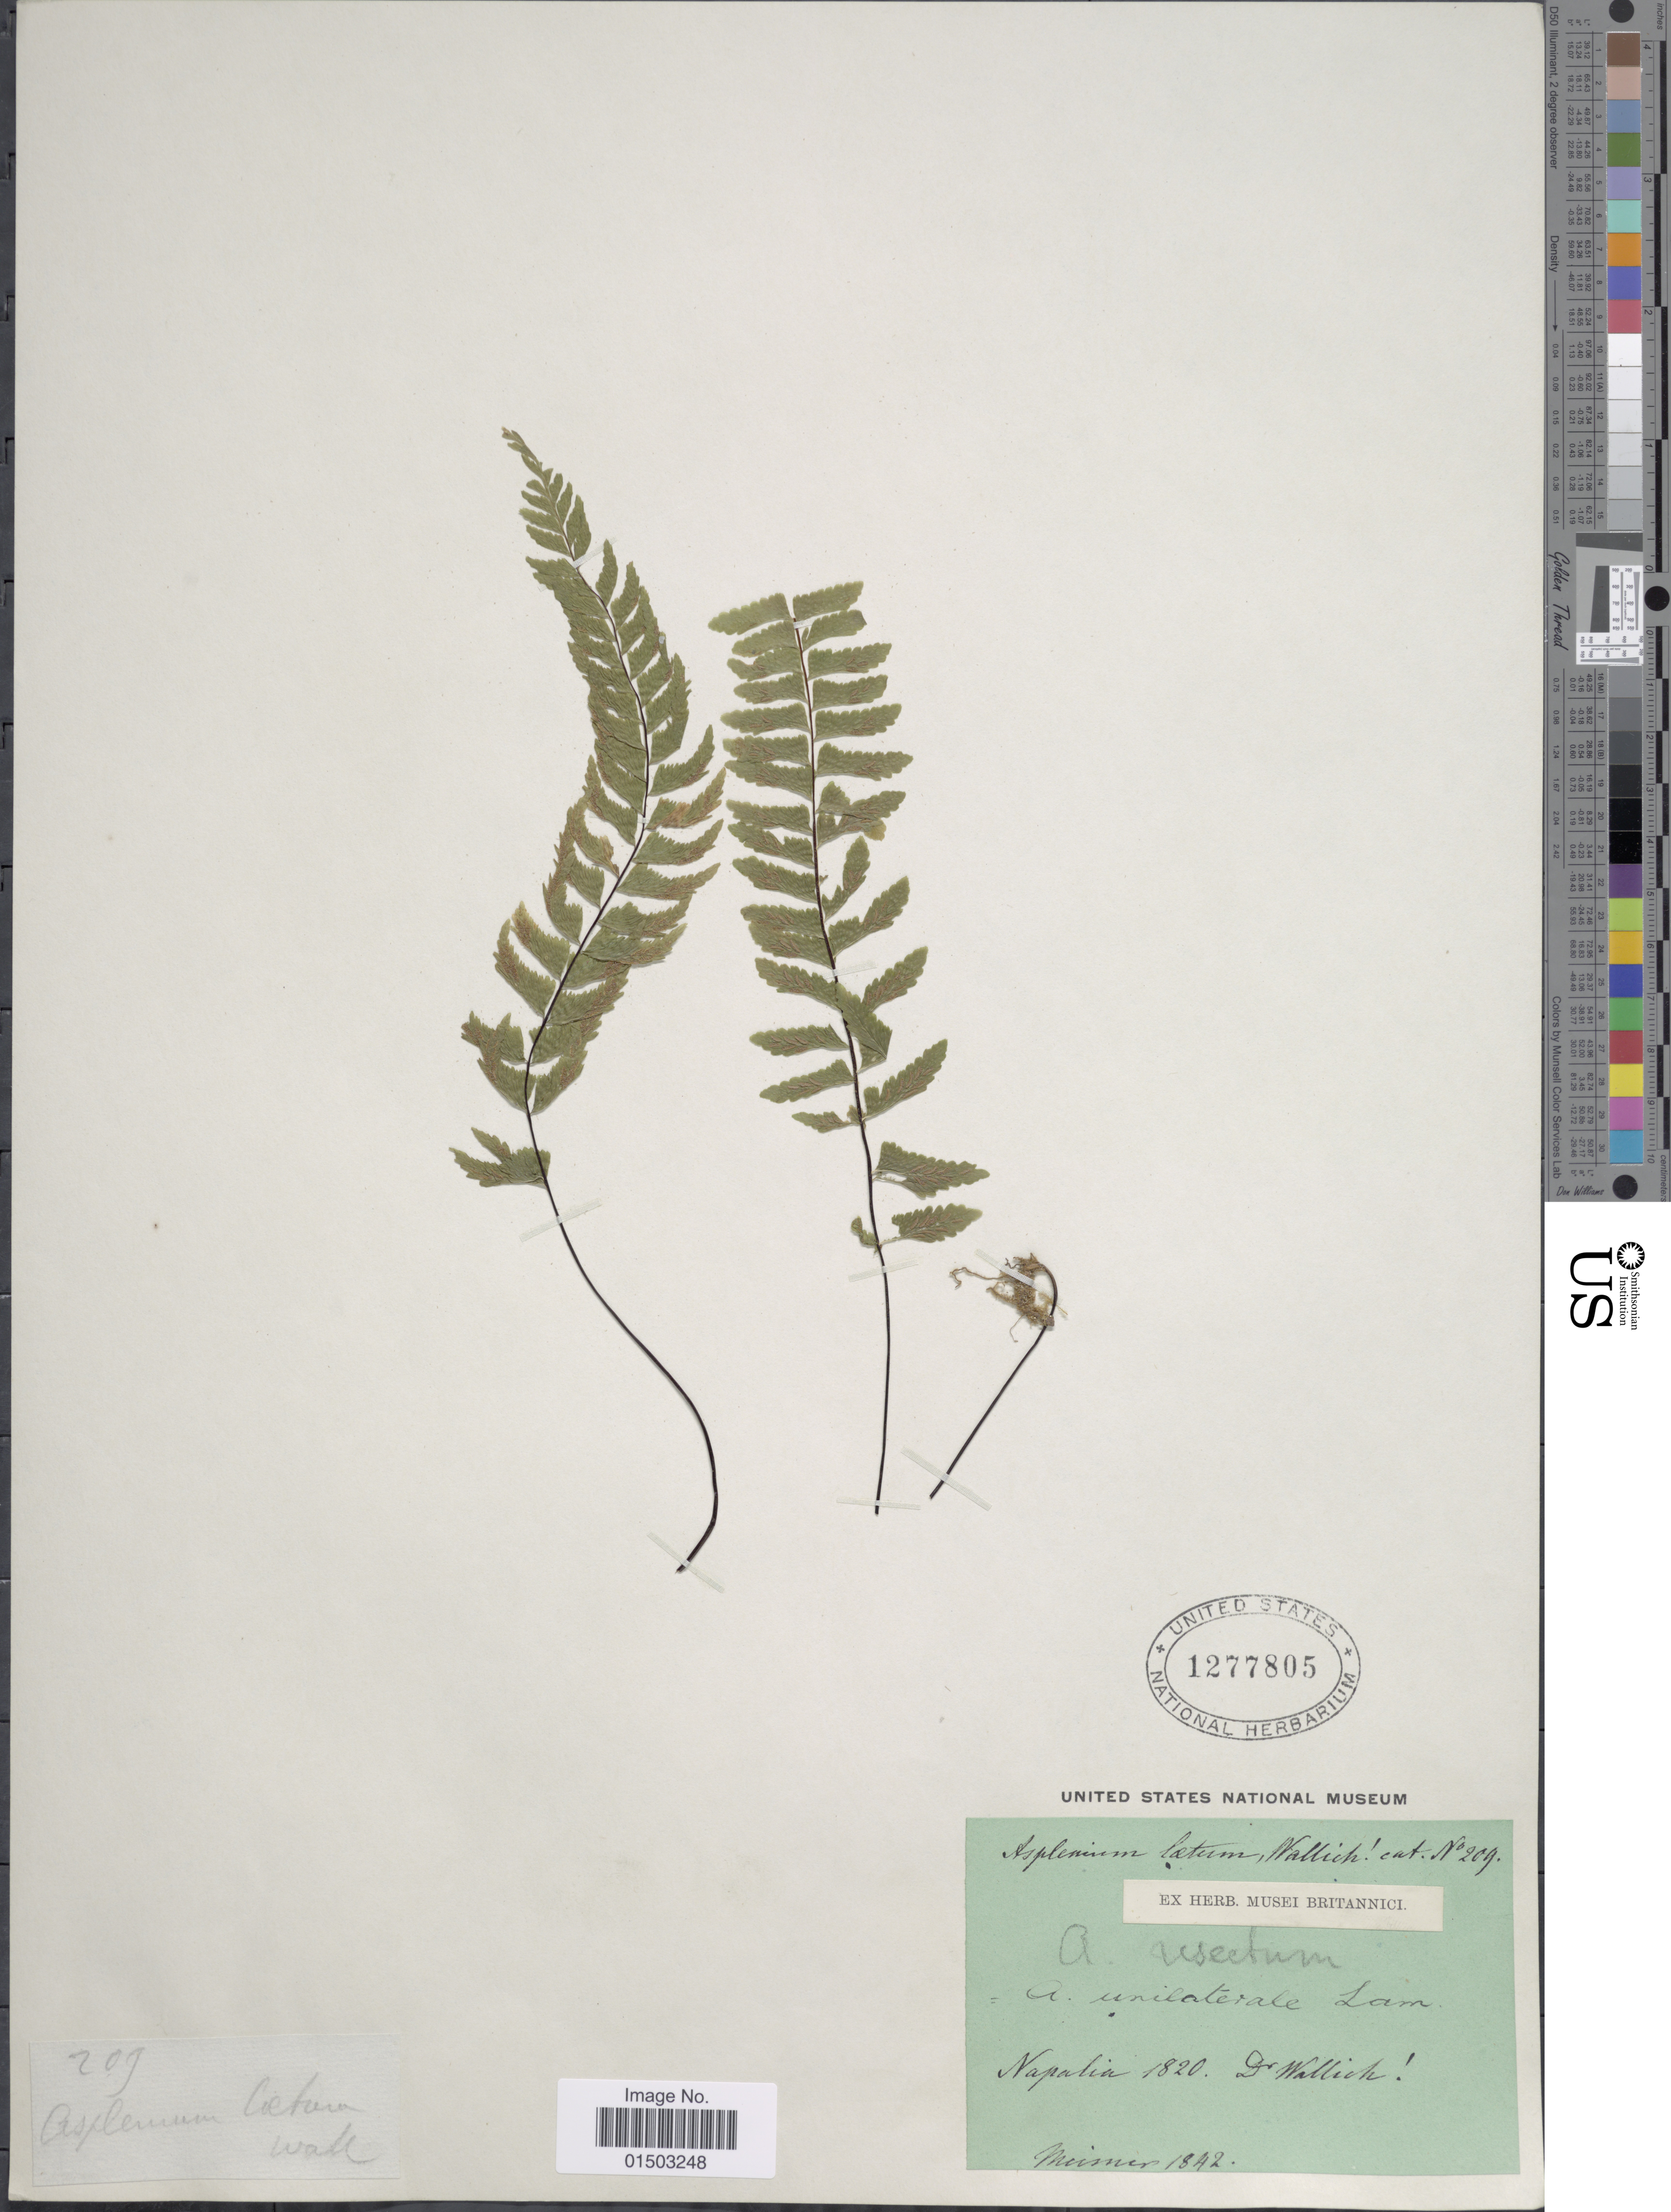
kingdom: Plantae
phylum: Tracheophyta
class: Polypodiopsida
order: Polypodiales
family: Aspleniaceae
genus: Hymenasplenium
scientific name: Hymenasplenium unilaterale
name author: (Lam.) Hayata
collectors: -- Wallich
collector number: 209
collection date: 1820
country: Nepal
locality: Napalia.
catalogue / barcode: US 1277805